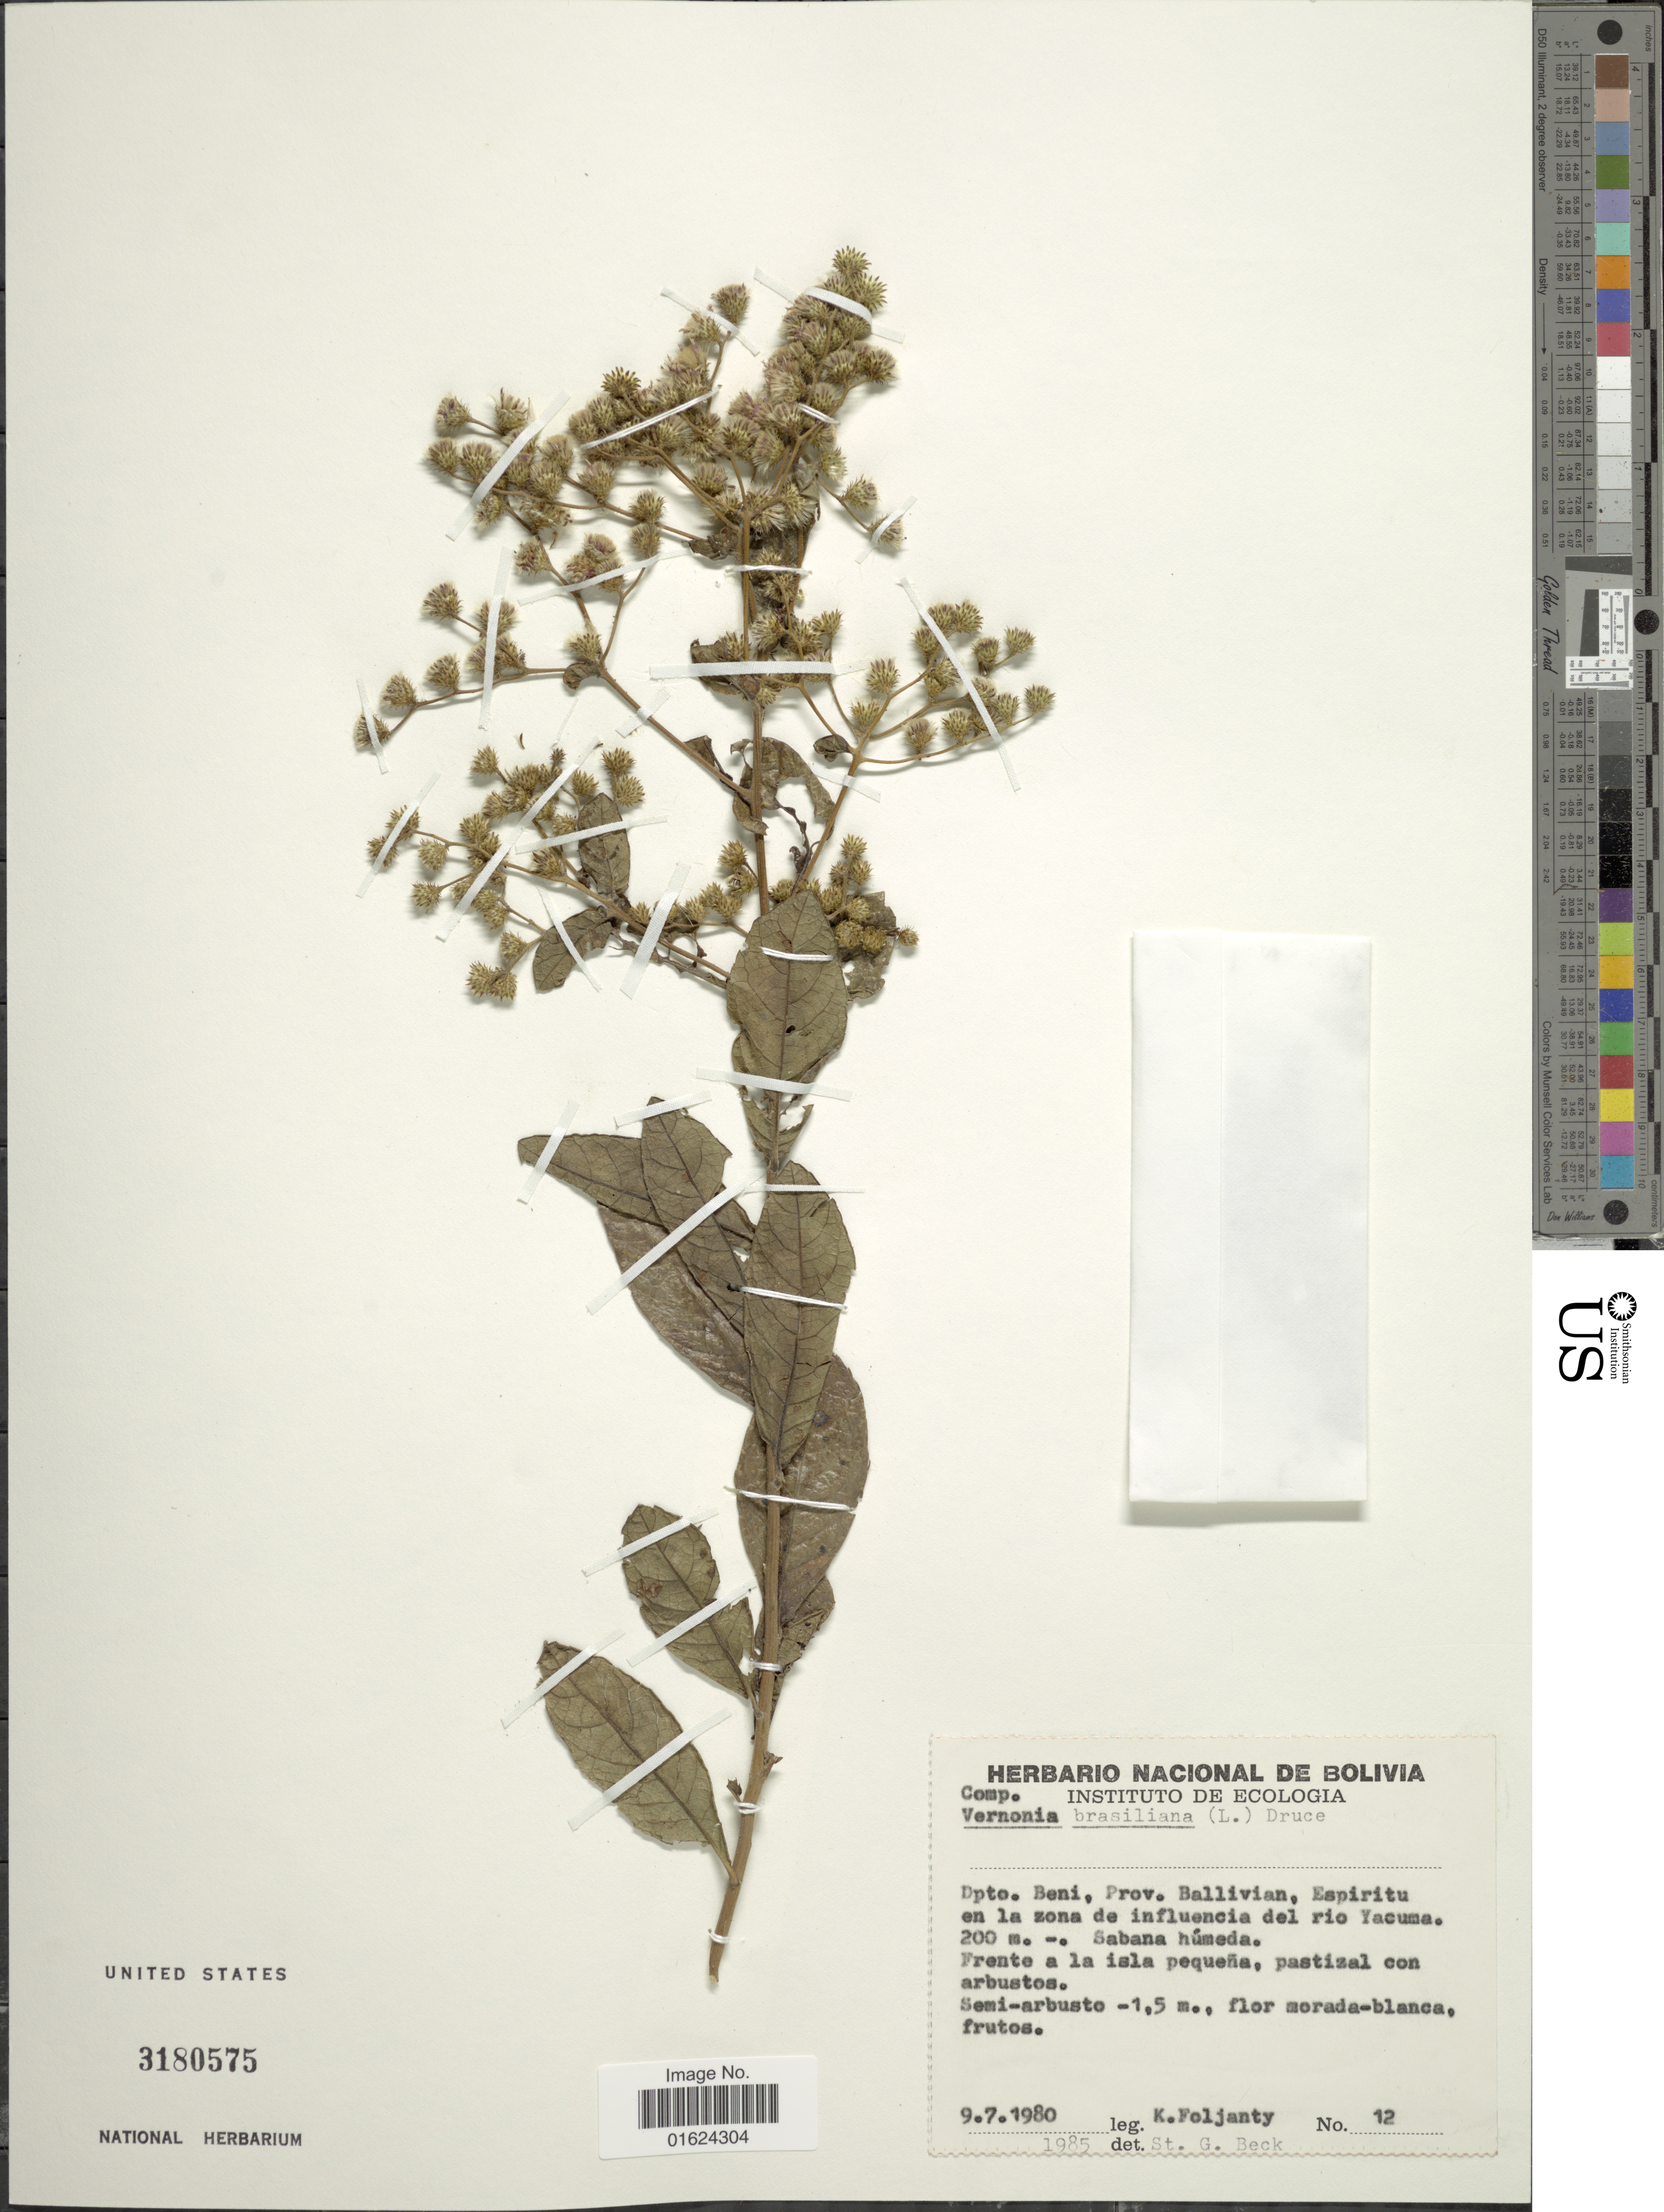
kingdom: Plantae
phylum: Tracheophyta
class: Magnoliopsida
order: Asterales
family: Asteraceae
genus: Vernonia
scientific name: Vernonia brasiliana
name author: (L.) Druce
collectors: K. Foljanty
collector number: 12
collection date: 1980-07-09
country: Bolivia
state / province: Beni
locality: Dpto. Beni. Prov. Ballivian. Espiritu en la zona de influencia del rio Yacuma.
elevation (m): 200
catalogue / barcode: US 3180575